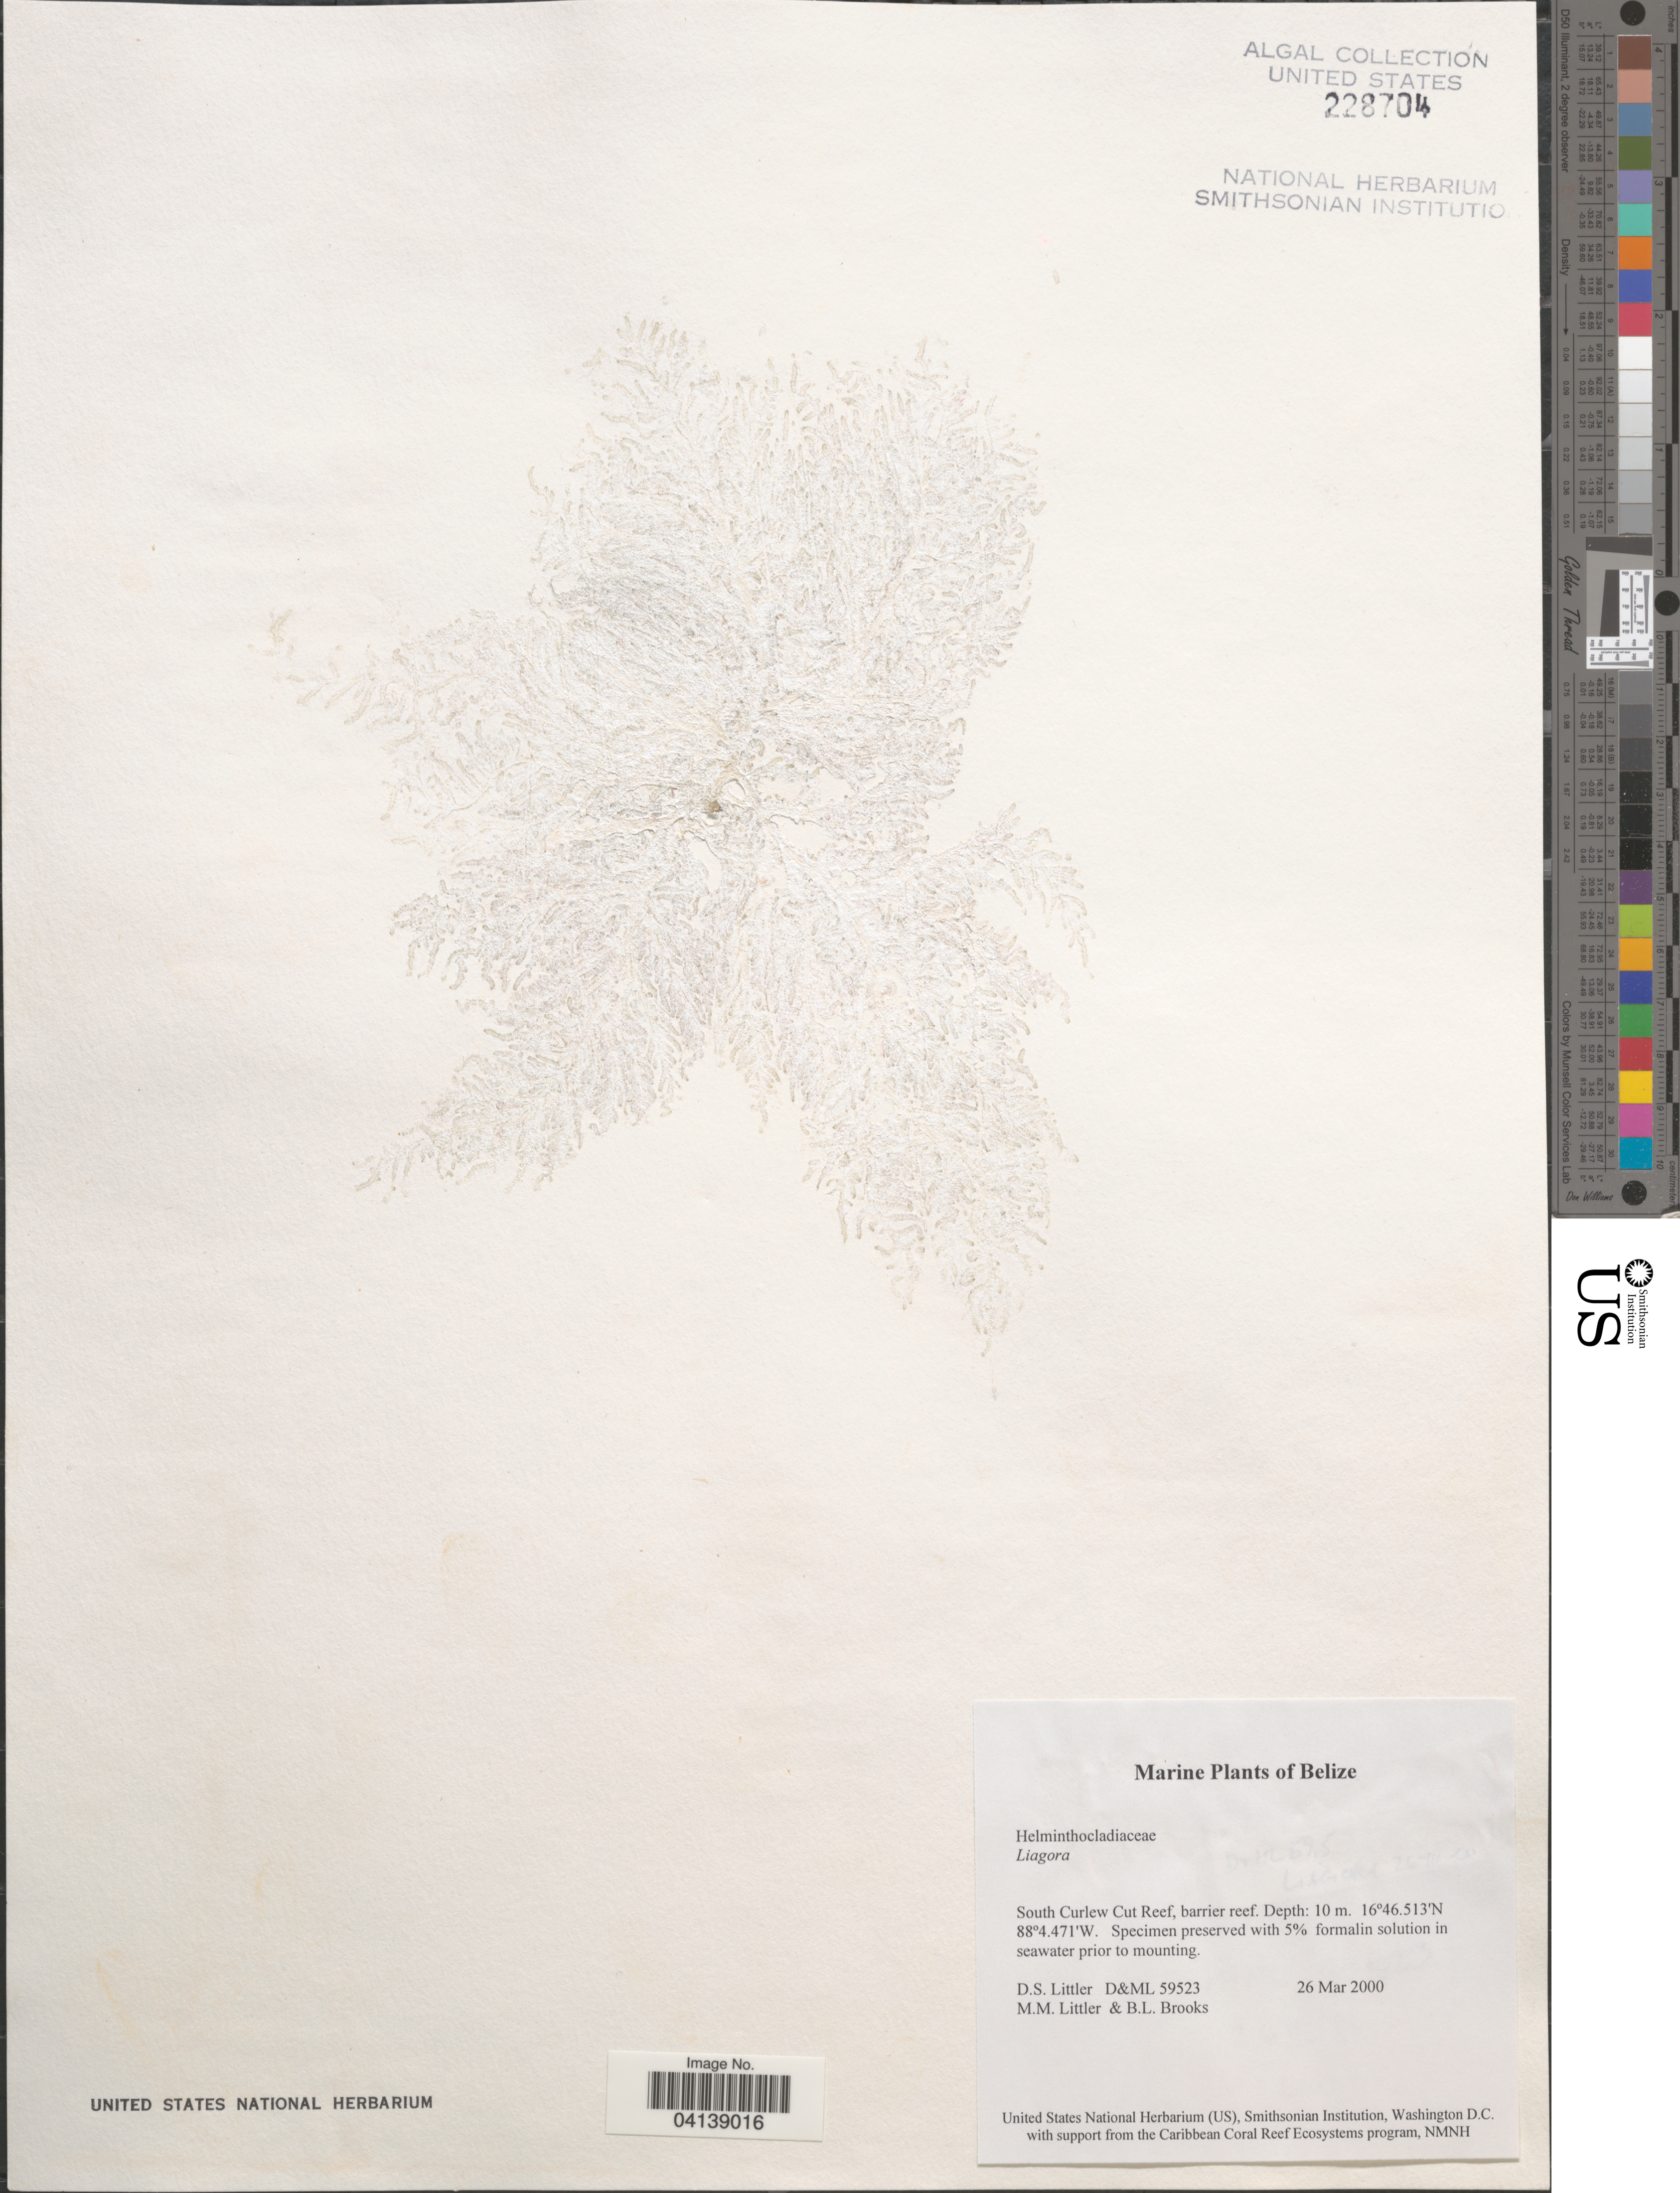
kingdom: Plantae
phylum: Rhodophyta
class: Florideophyceae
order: Nemaliales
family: Liagoraceae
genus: Liagora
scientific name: Liagora sp.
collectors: D. S. Littler & B. Brooks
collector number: D&ML 59523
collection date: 2000-03-26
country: Belize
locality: South Curlew Cut Reef, barrier reef.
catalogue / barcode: US 228704